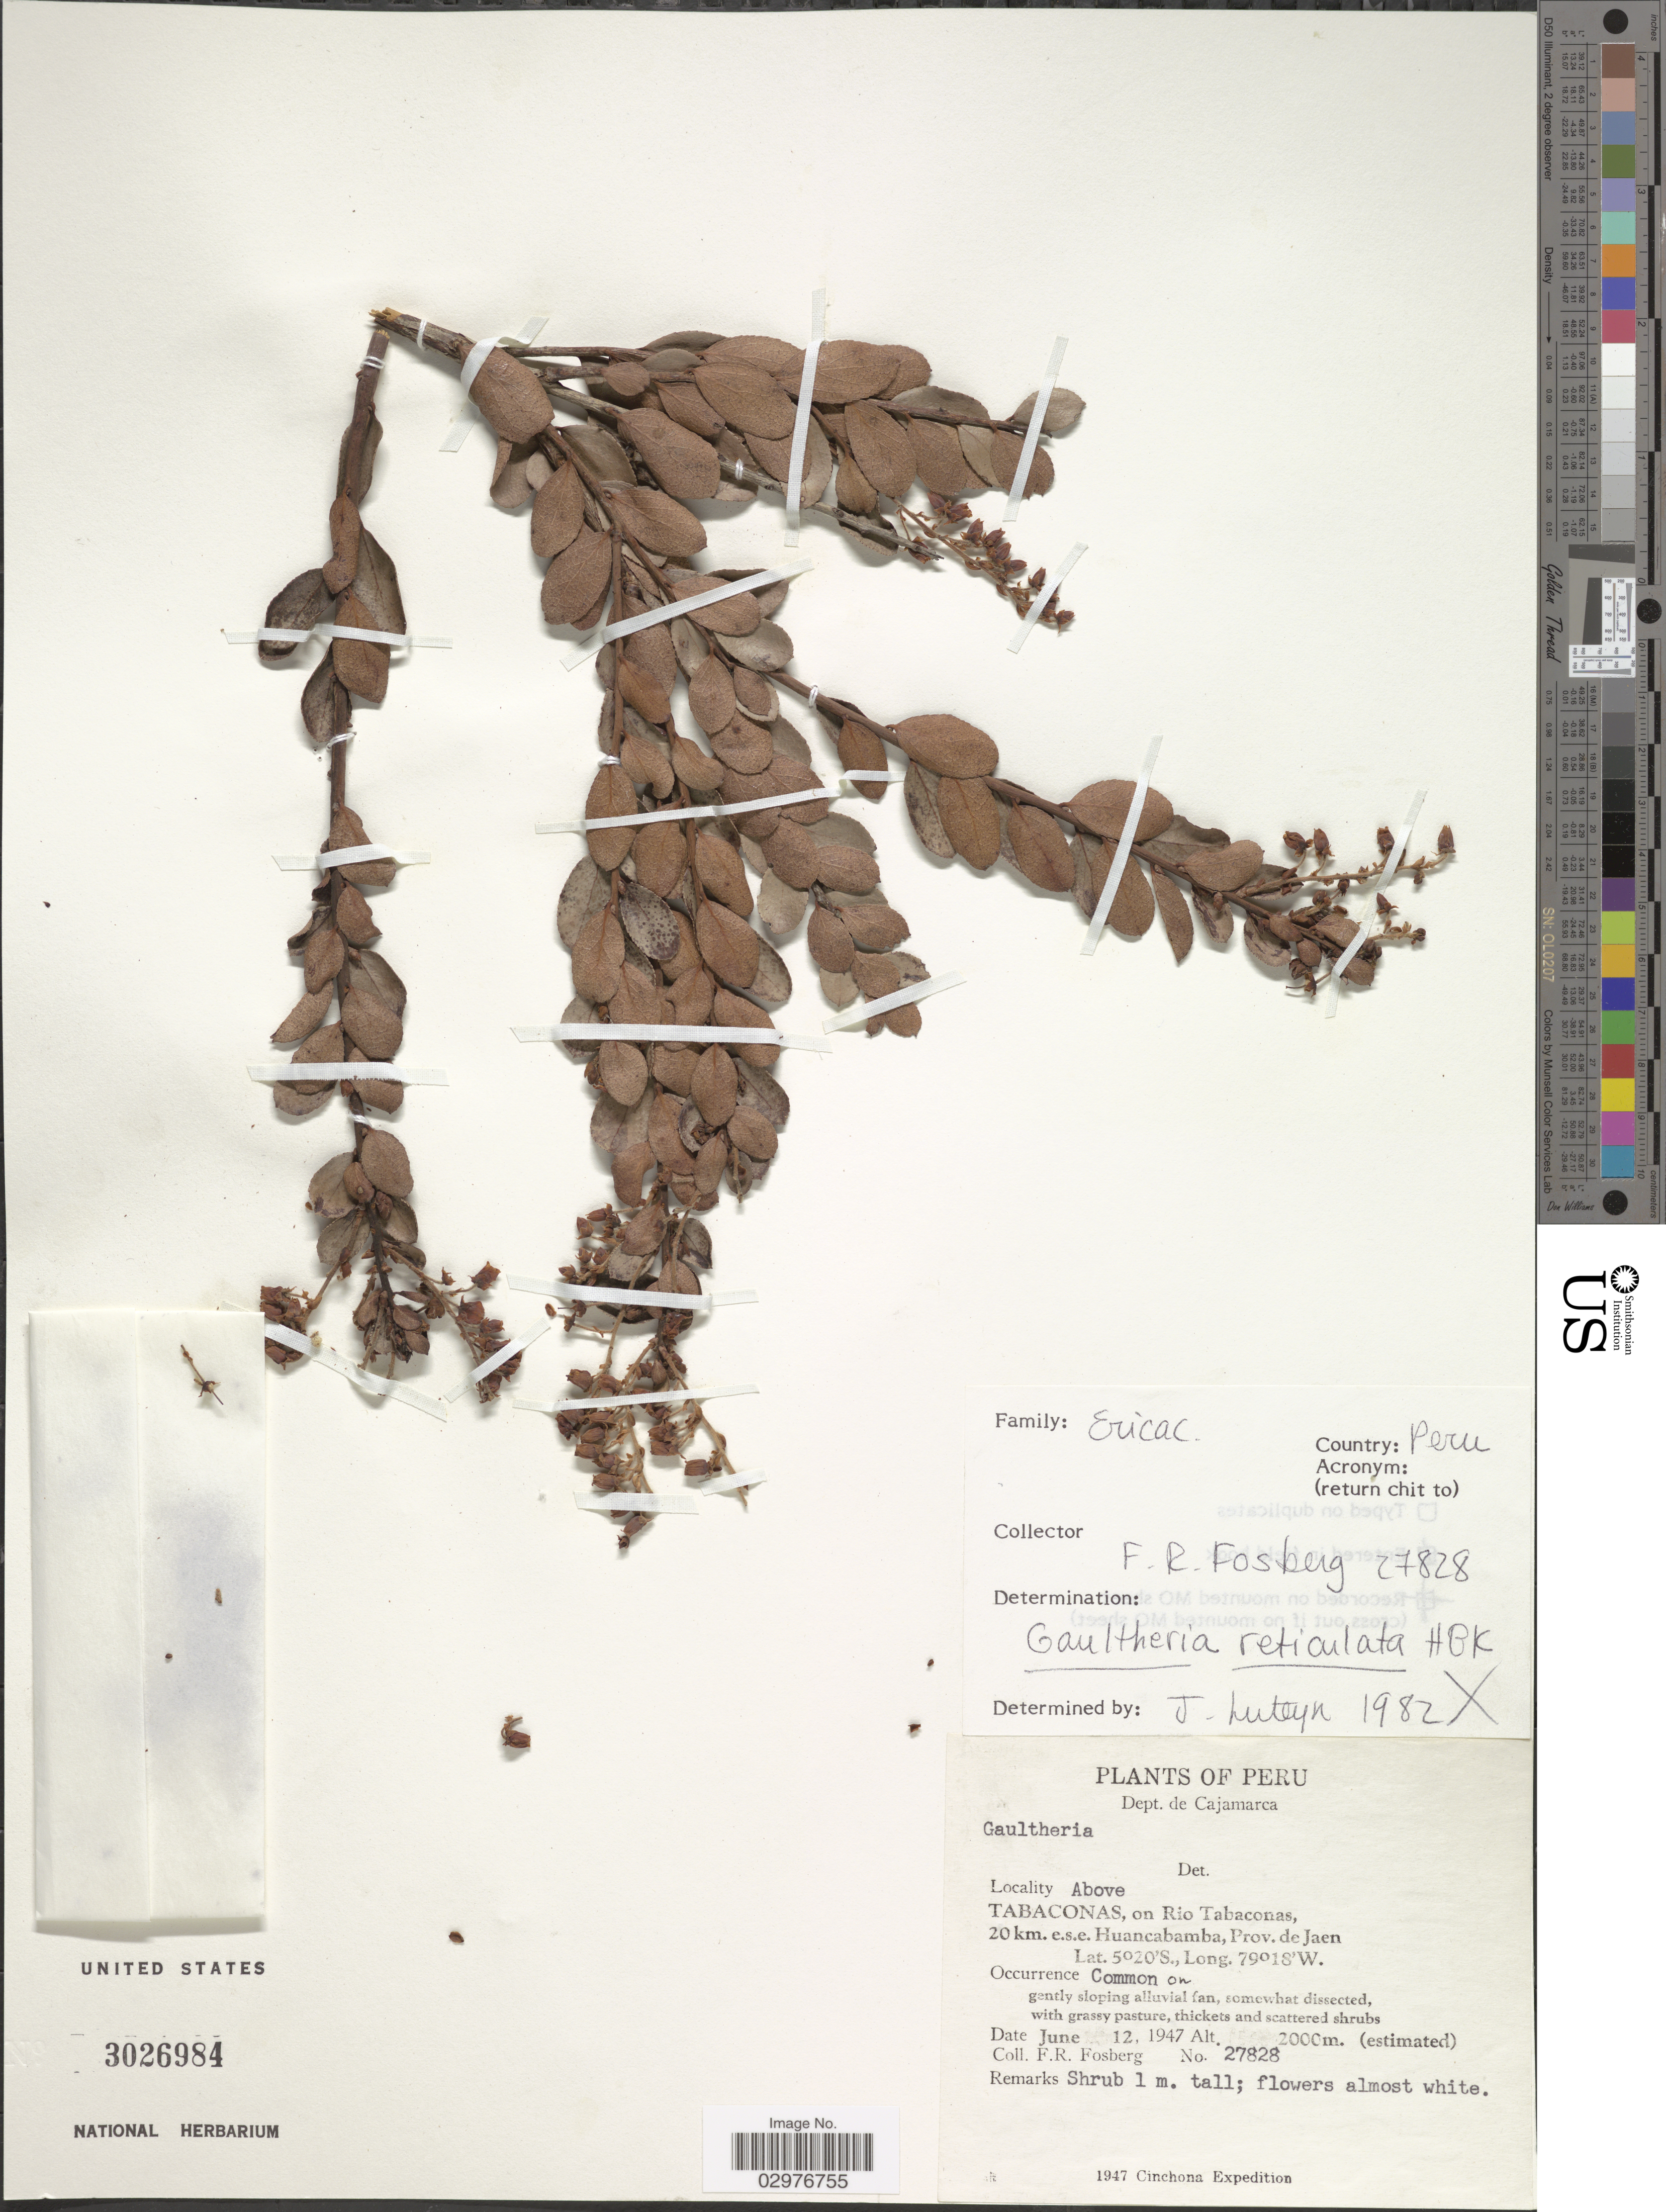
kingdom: Plantae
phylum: Tracheophyta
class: Magnoliopsida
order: Ericales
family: Ericaceae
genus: Gaultheria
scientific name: Gaultheria reticulata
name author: Kunth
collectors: F. R. Fosberg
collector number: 27828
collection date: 1947-06-12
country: Peru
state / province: Cajamarca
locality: Dept. de Cajamarca. Above Tabaconas, on Rio Tabaconas, 20 km. e.s.e. Huancabamba, Prov. de Jaen. Cinchona.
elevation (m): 2000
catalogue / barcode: US 3026984